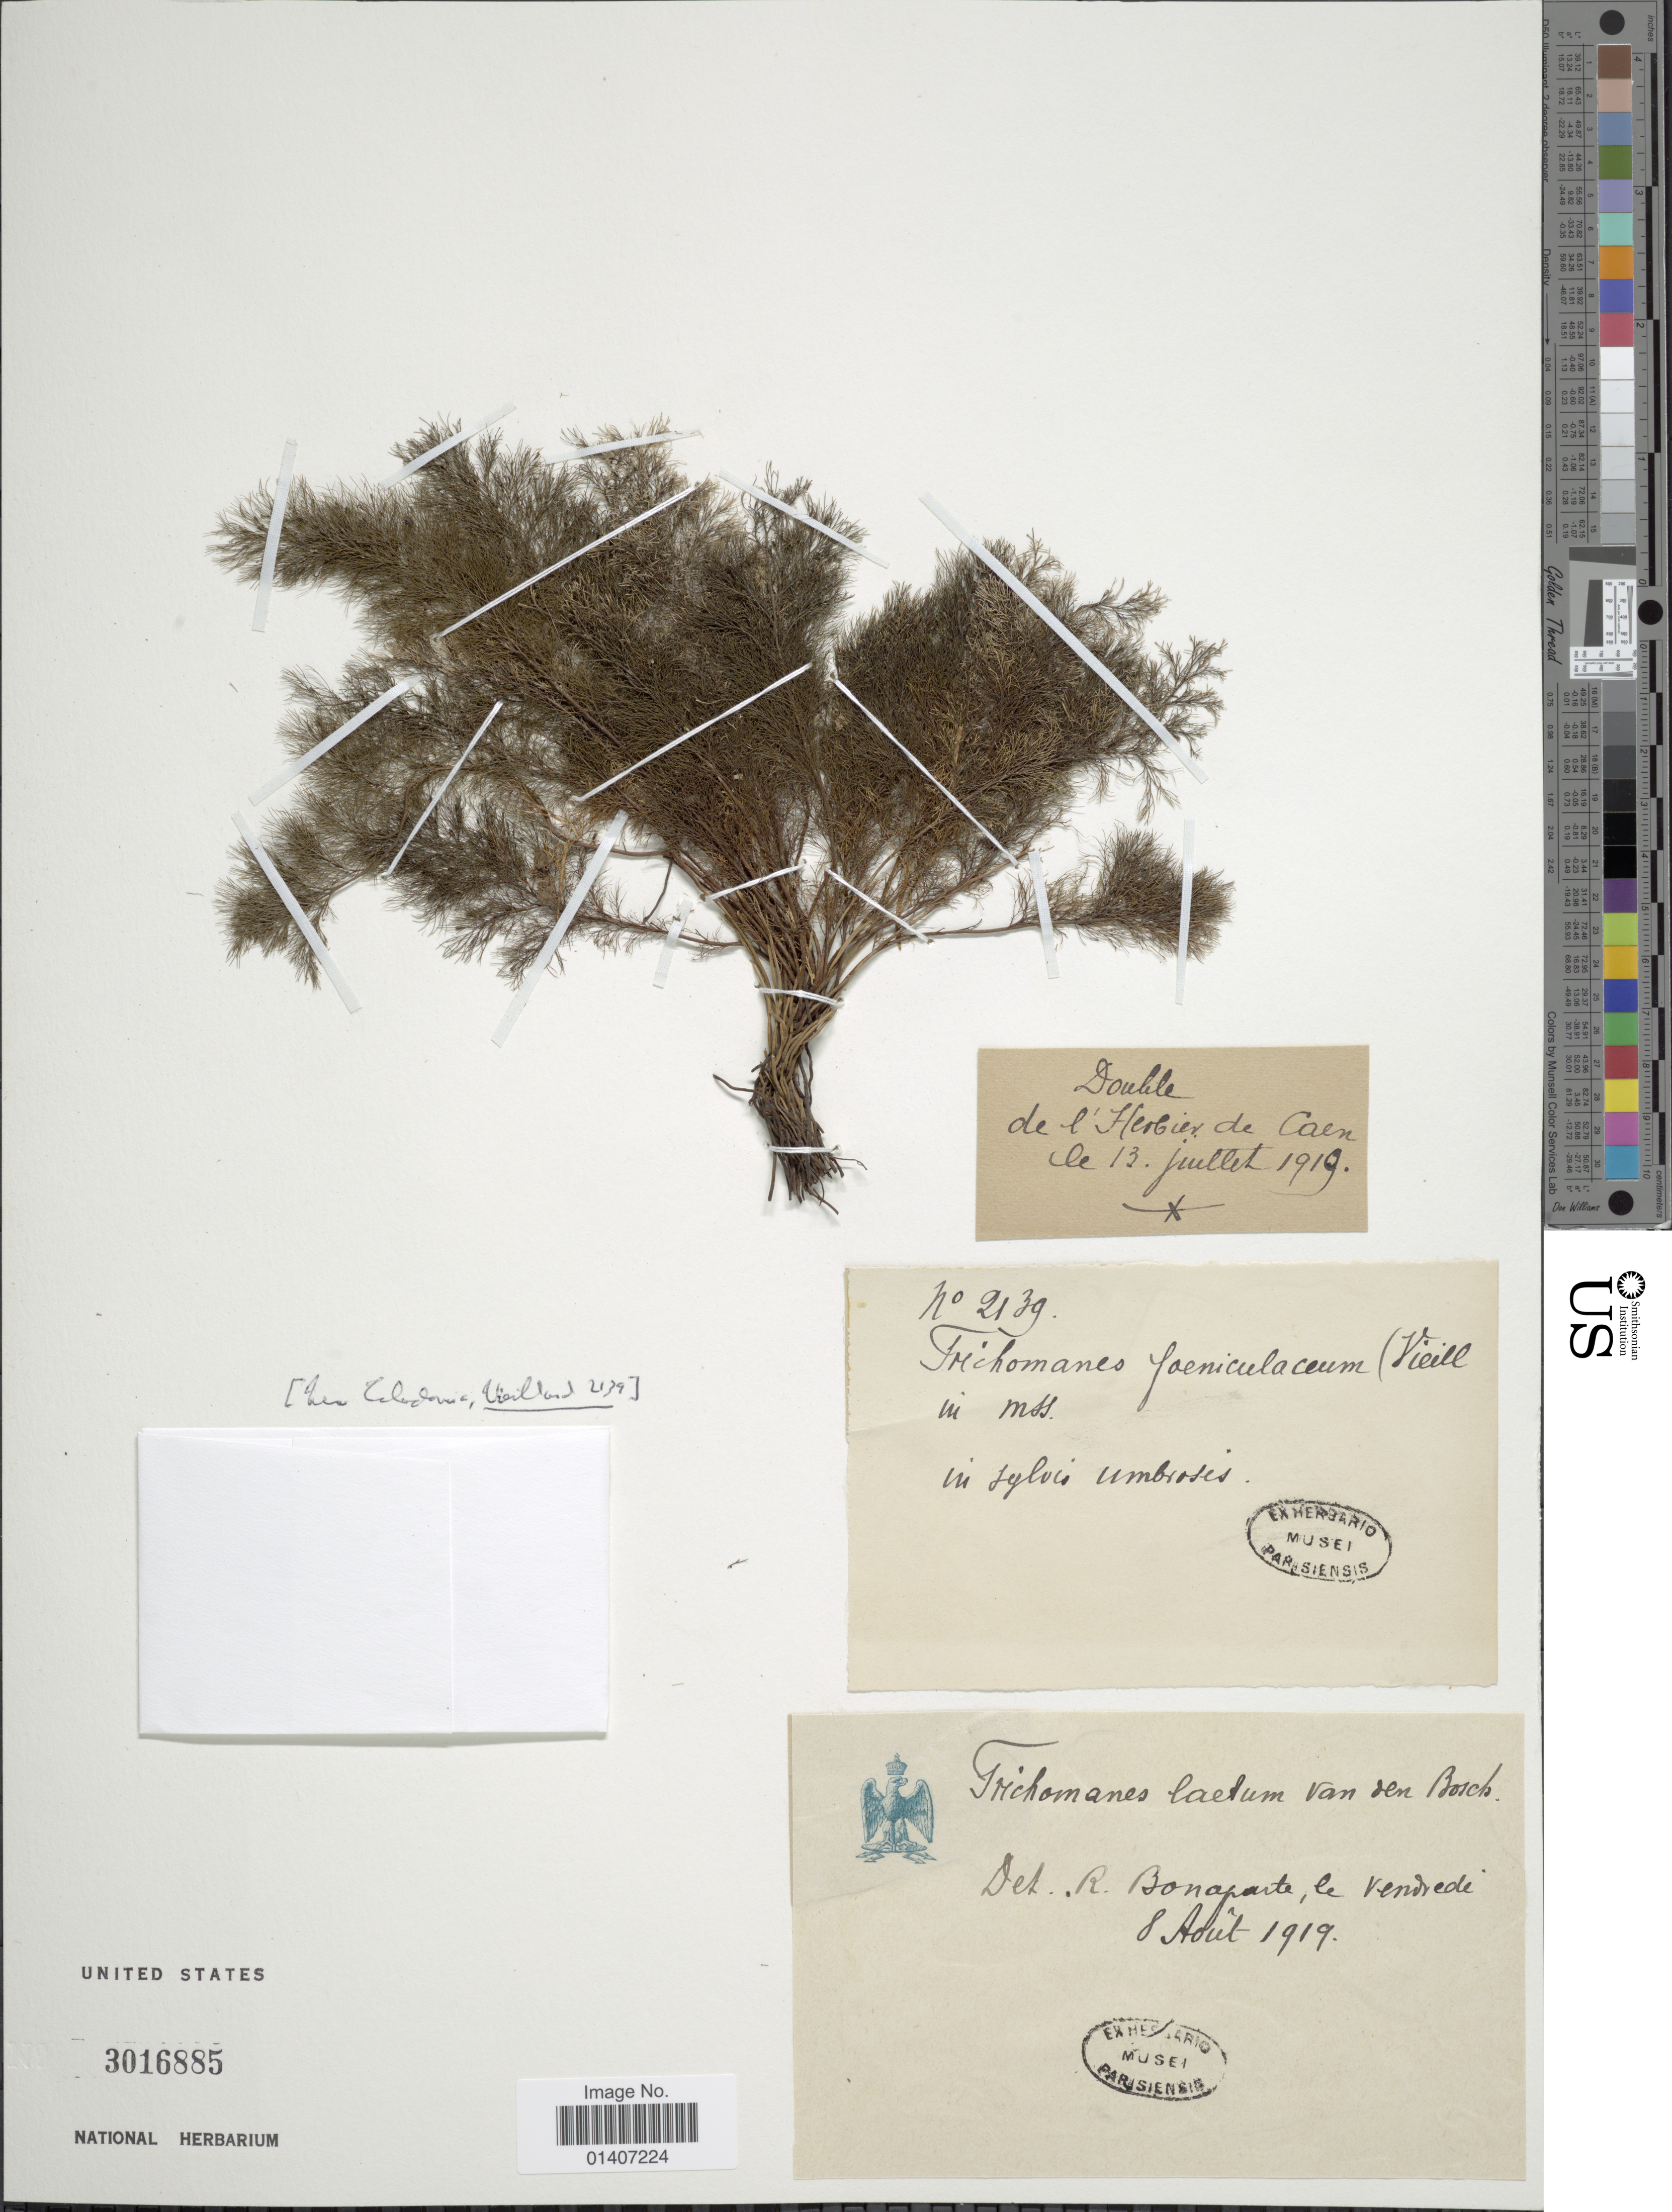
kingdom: Plantae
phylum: Tracheophyta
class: Polypodiopsida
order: Hymenophyllales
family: Hymenophyllaceae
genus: Abrodictyum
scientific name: Abrodictyum laetum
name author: (Bosch) Ebihara & K. Iwats.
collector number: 2139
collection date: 1919-07-13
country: New Caledonia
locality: Double de l'Herbier de Cae Ile [unsure placement]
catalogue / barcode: US 3016885